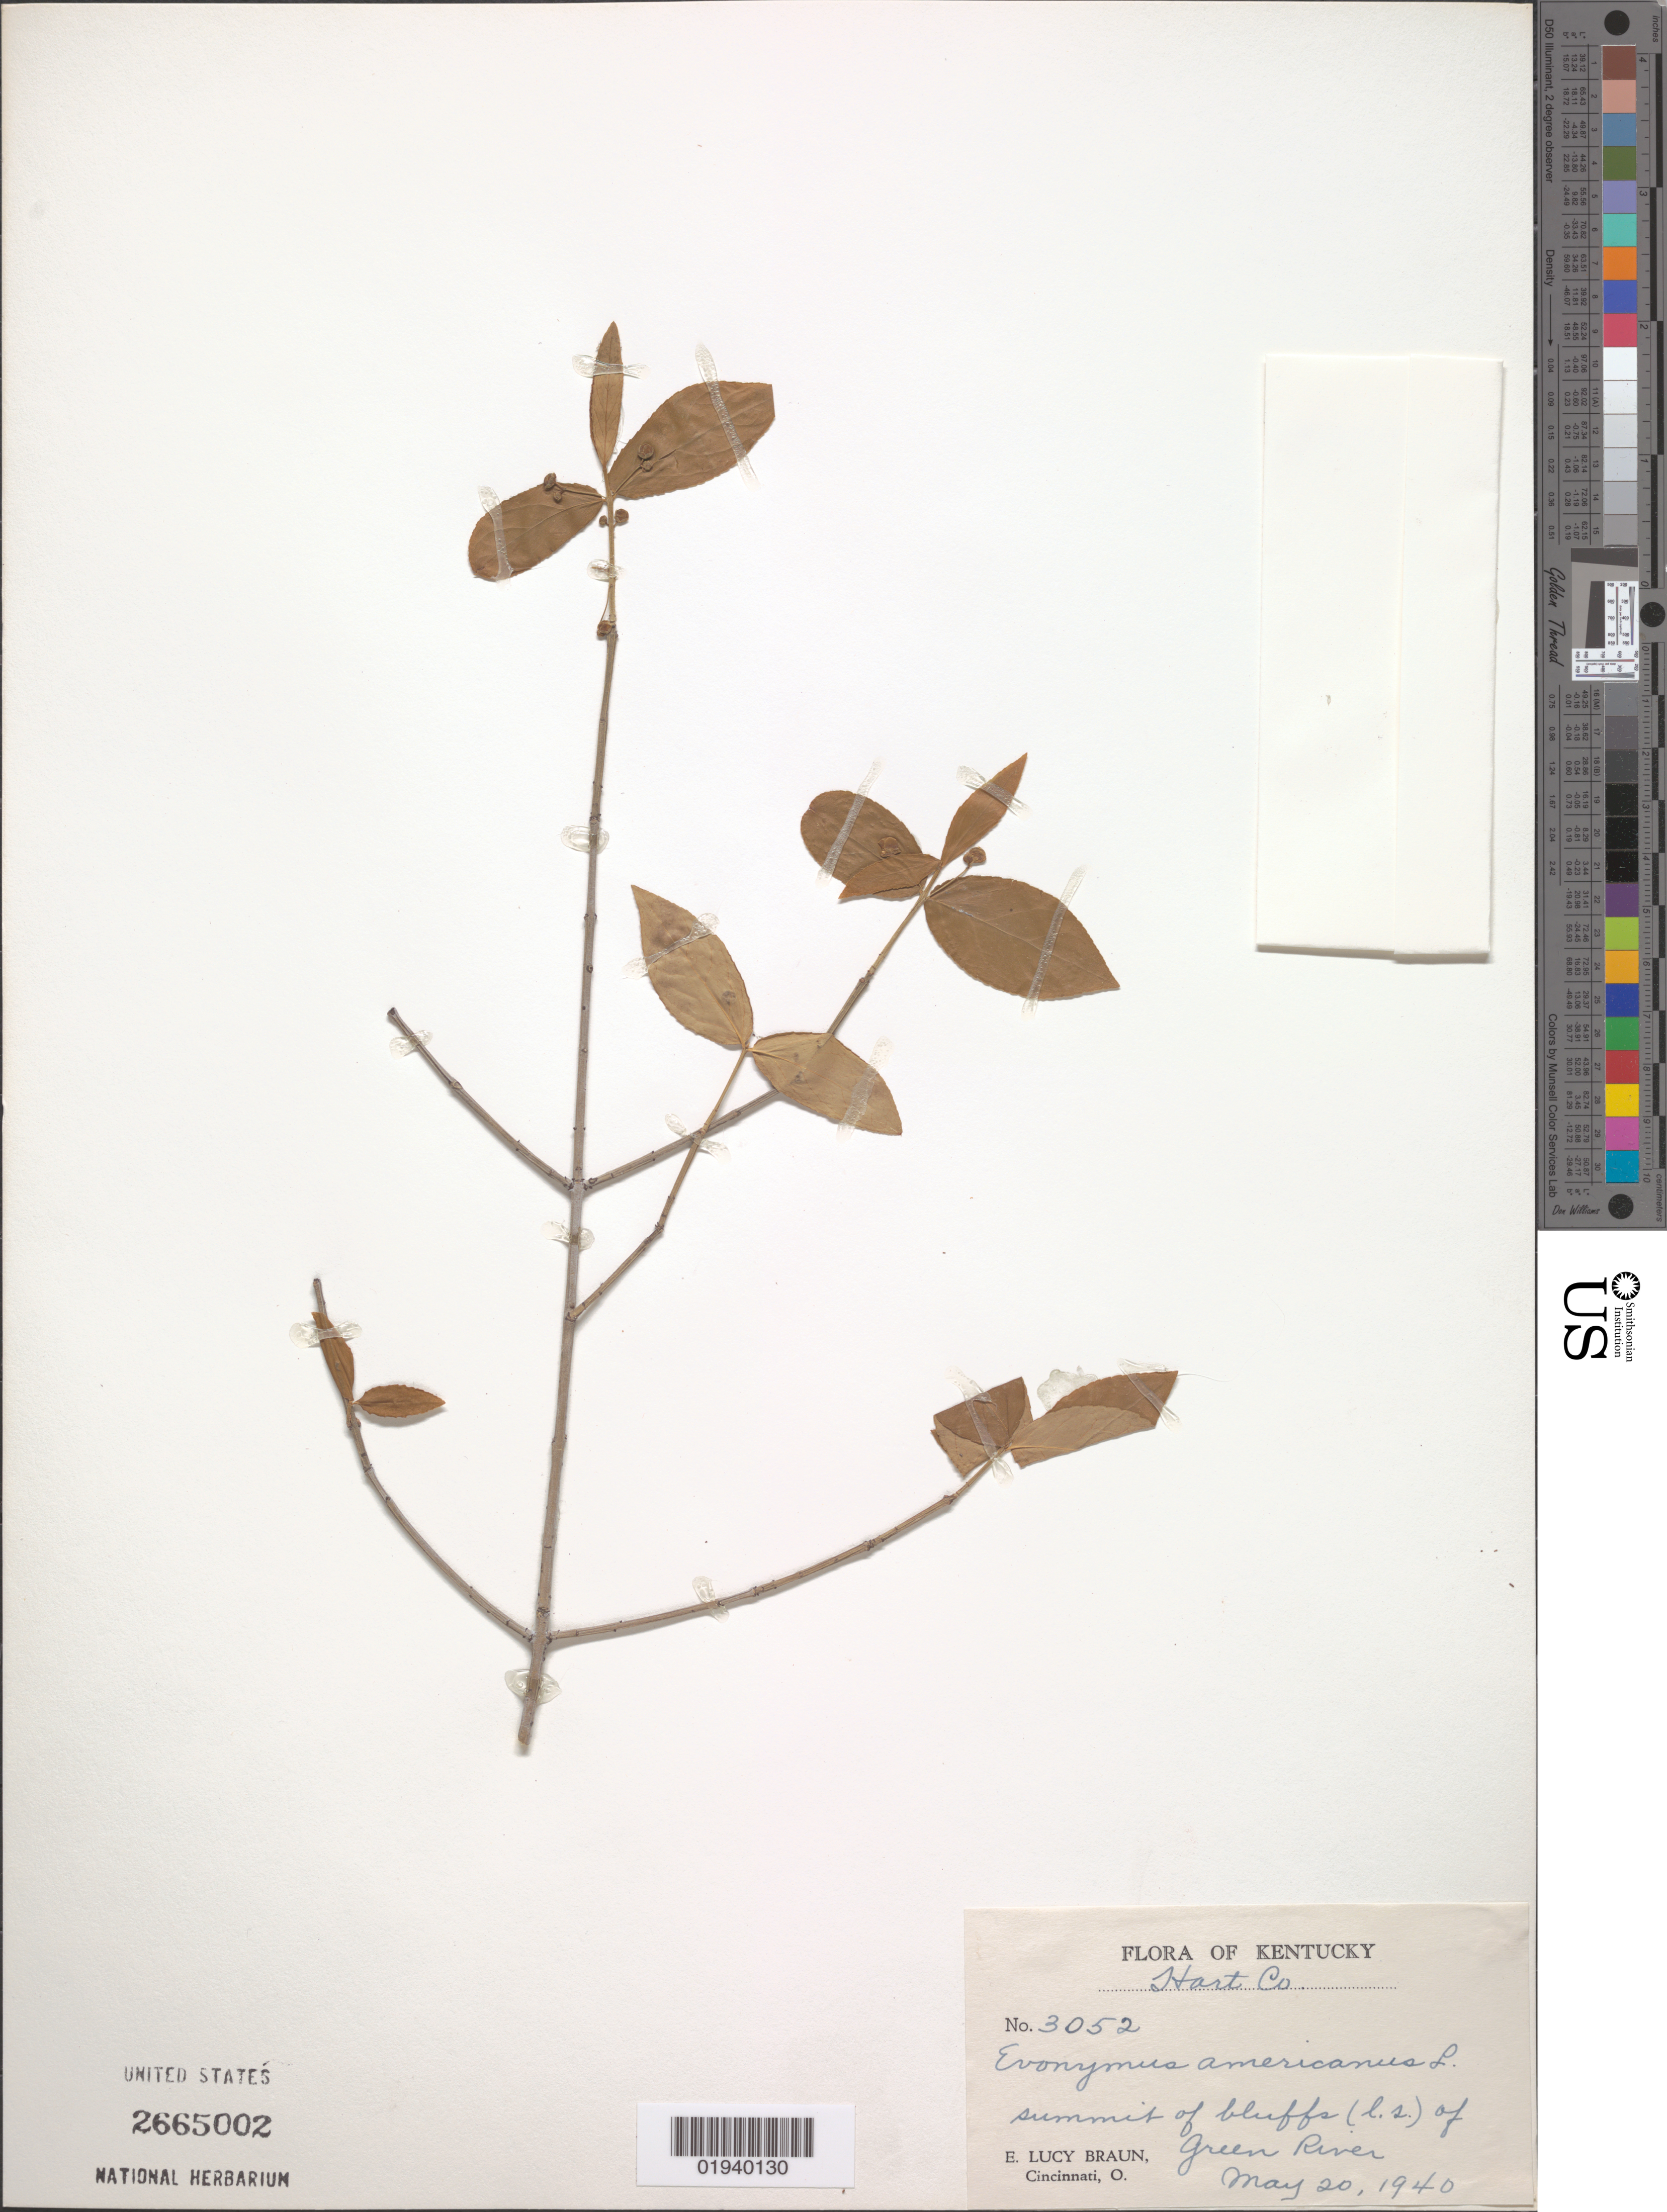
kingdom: Plantae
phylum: Tracheophyta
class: Magnoliopsida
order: Celastrales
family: Celastraceae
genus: Euonymus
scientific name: Euonymus americanus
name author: L.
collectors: E. L. Braun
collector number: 3052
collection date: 1940-05-20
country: United States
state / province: Kentucky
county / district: Hart County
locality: Green River, summit of bluffs (l.s.)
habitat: Summit of bluffs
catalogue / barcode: US 2665002